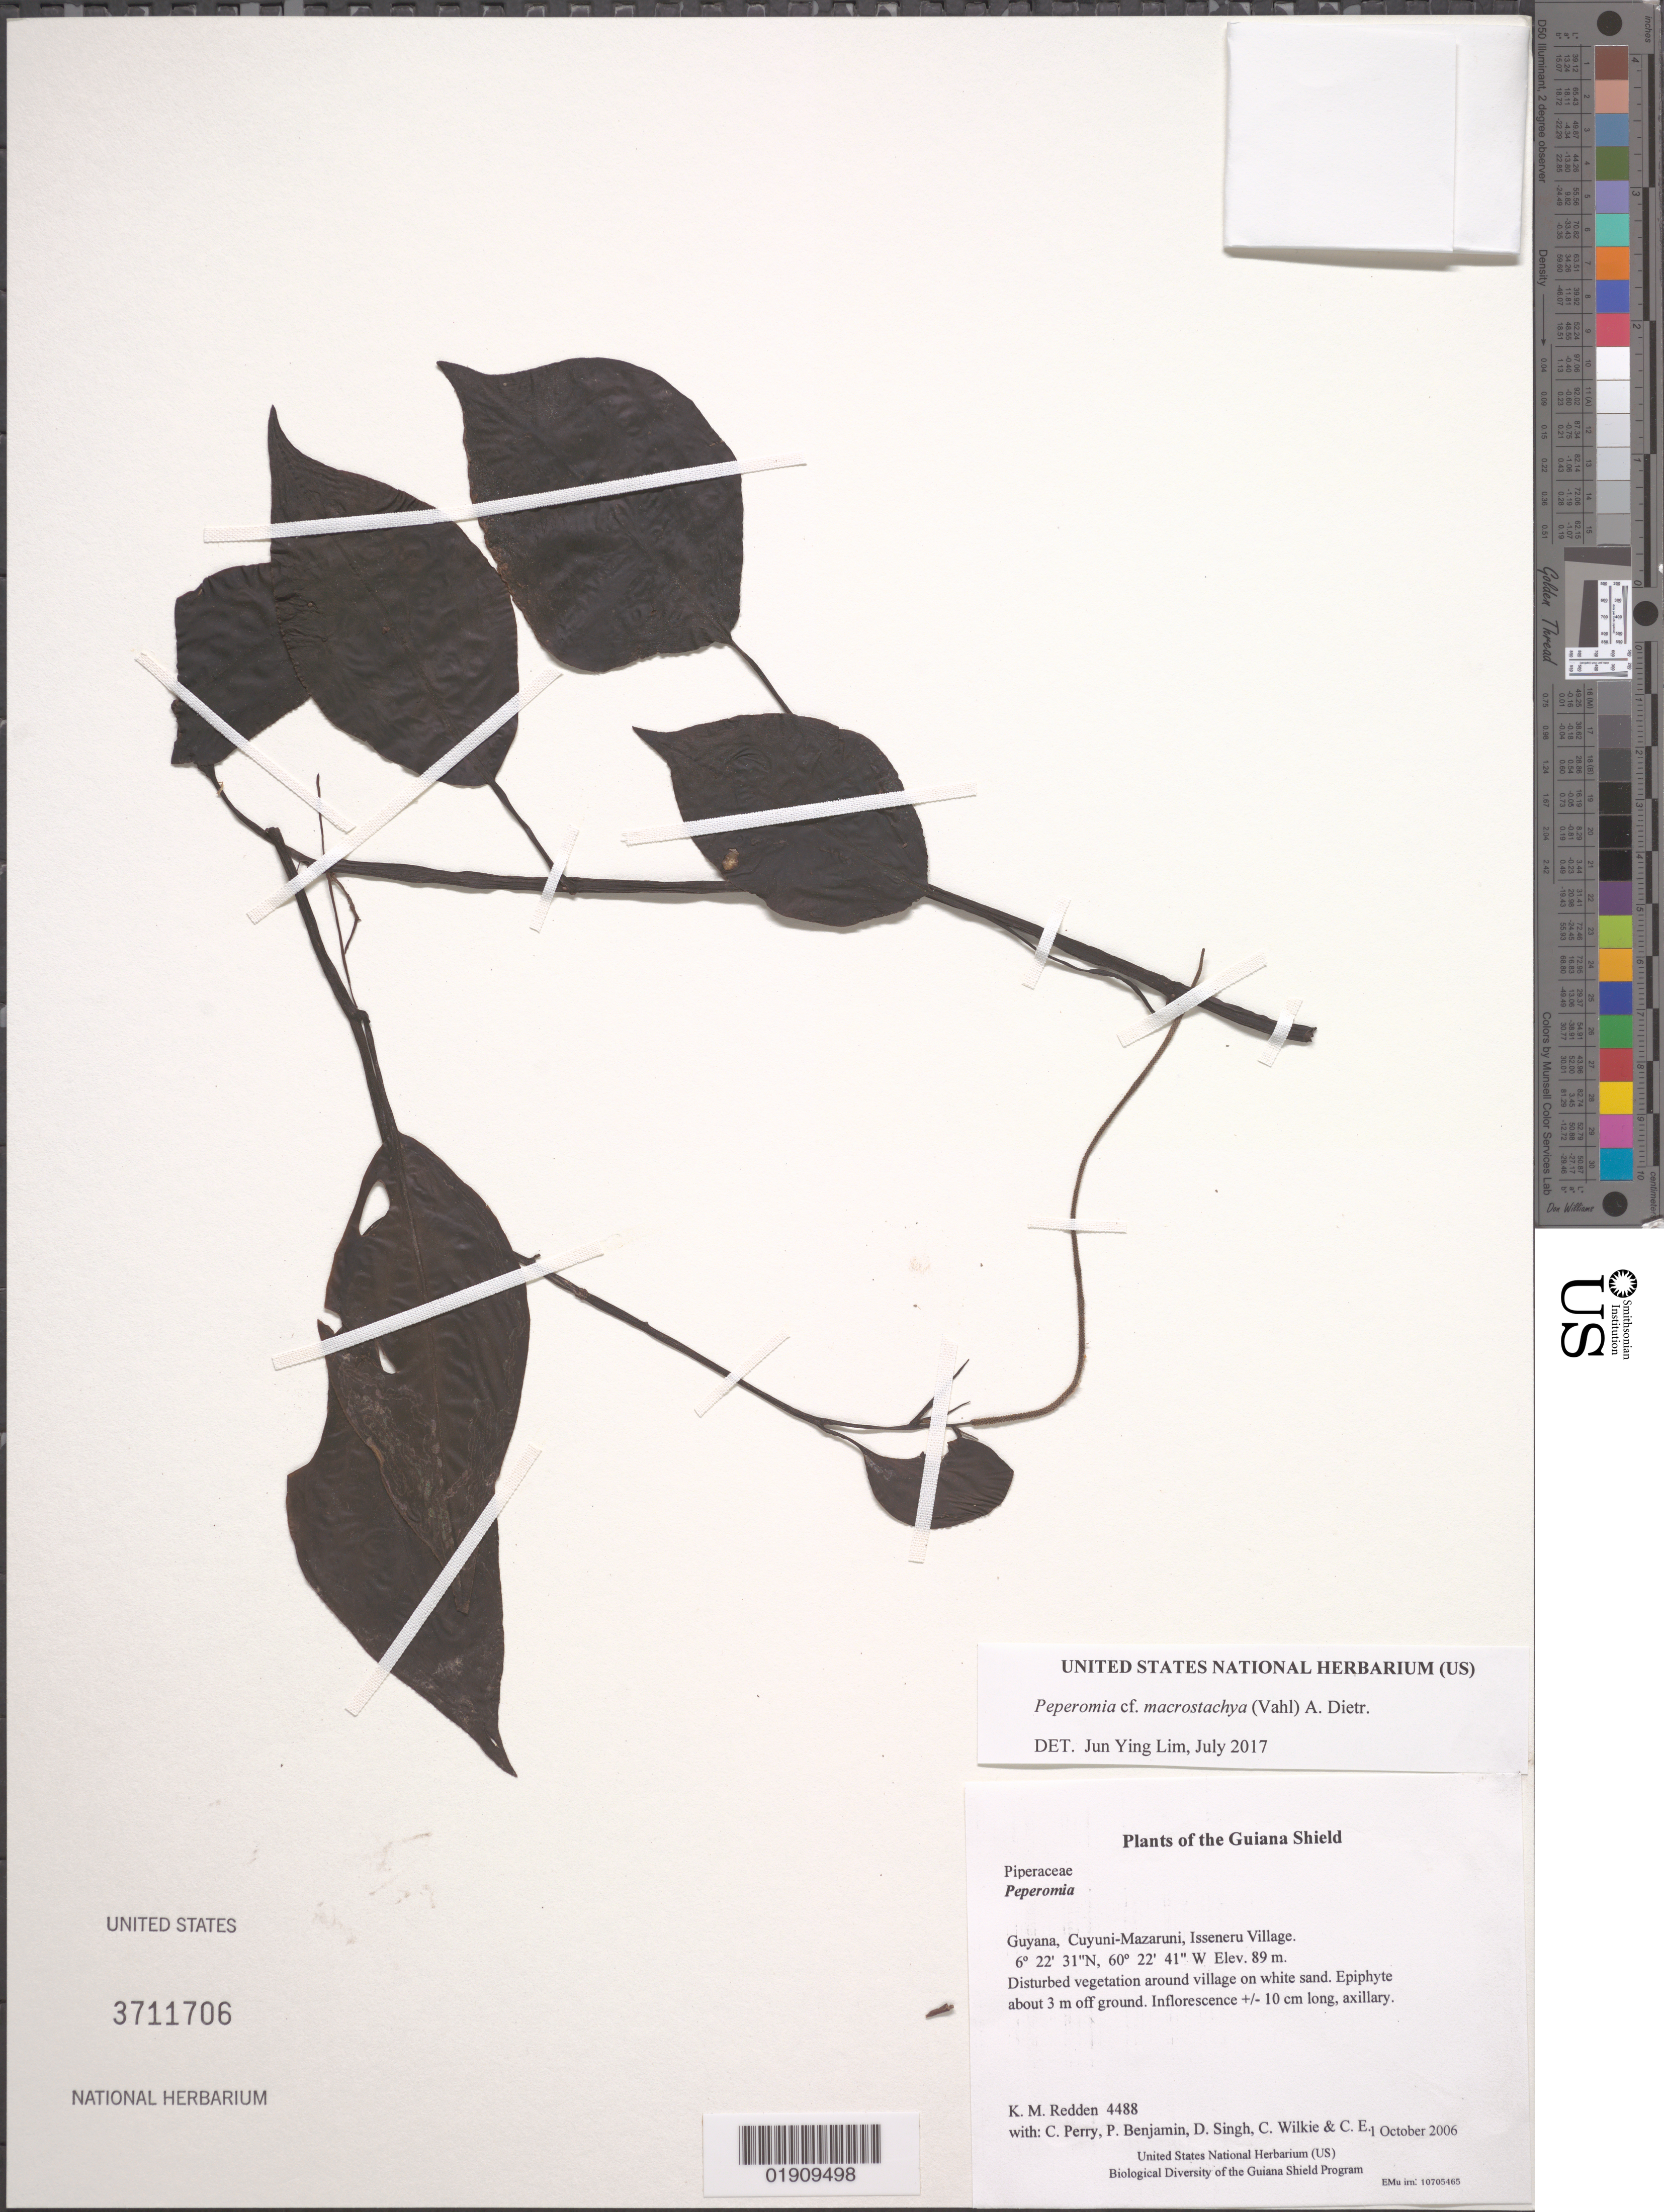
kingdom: Plantae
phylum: Tracheophyta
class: Magnoliopsida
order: Piperales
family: Piperaceae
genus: Peperomia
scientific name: Peperomia macrostachya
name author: (Vahl) A. Dietr.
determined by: Lim, Jun Ying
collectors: K. M. Redden, C. Perry, P. Benjamin, D. Singh, C. Wilkie & C. E. Hinchliff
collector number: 4488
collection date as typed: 1 October 2006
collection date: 2006-10-01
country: Guyana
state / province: Cuyuni-Mazaruni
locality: Isseneru Village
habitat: Disturbed vegetation around village on white sand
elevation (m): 89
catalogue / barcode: US 3711706